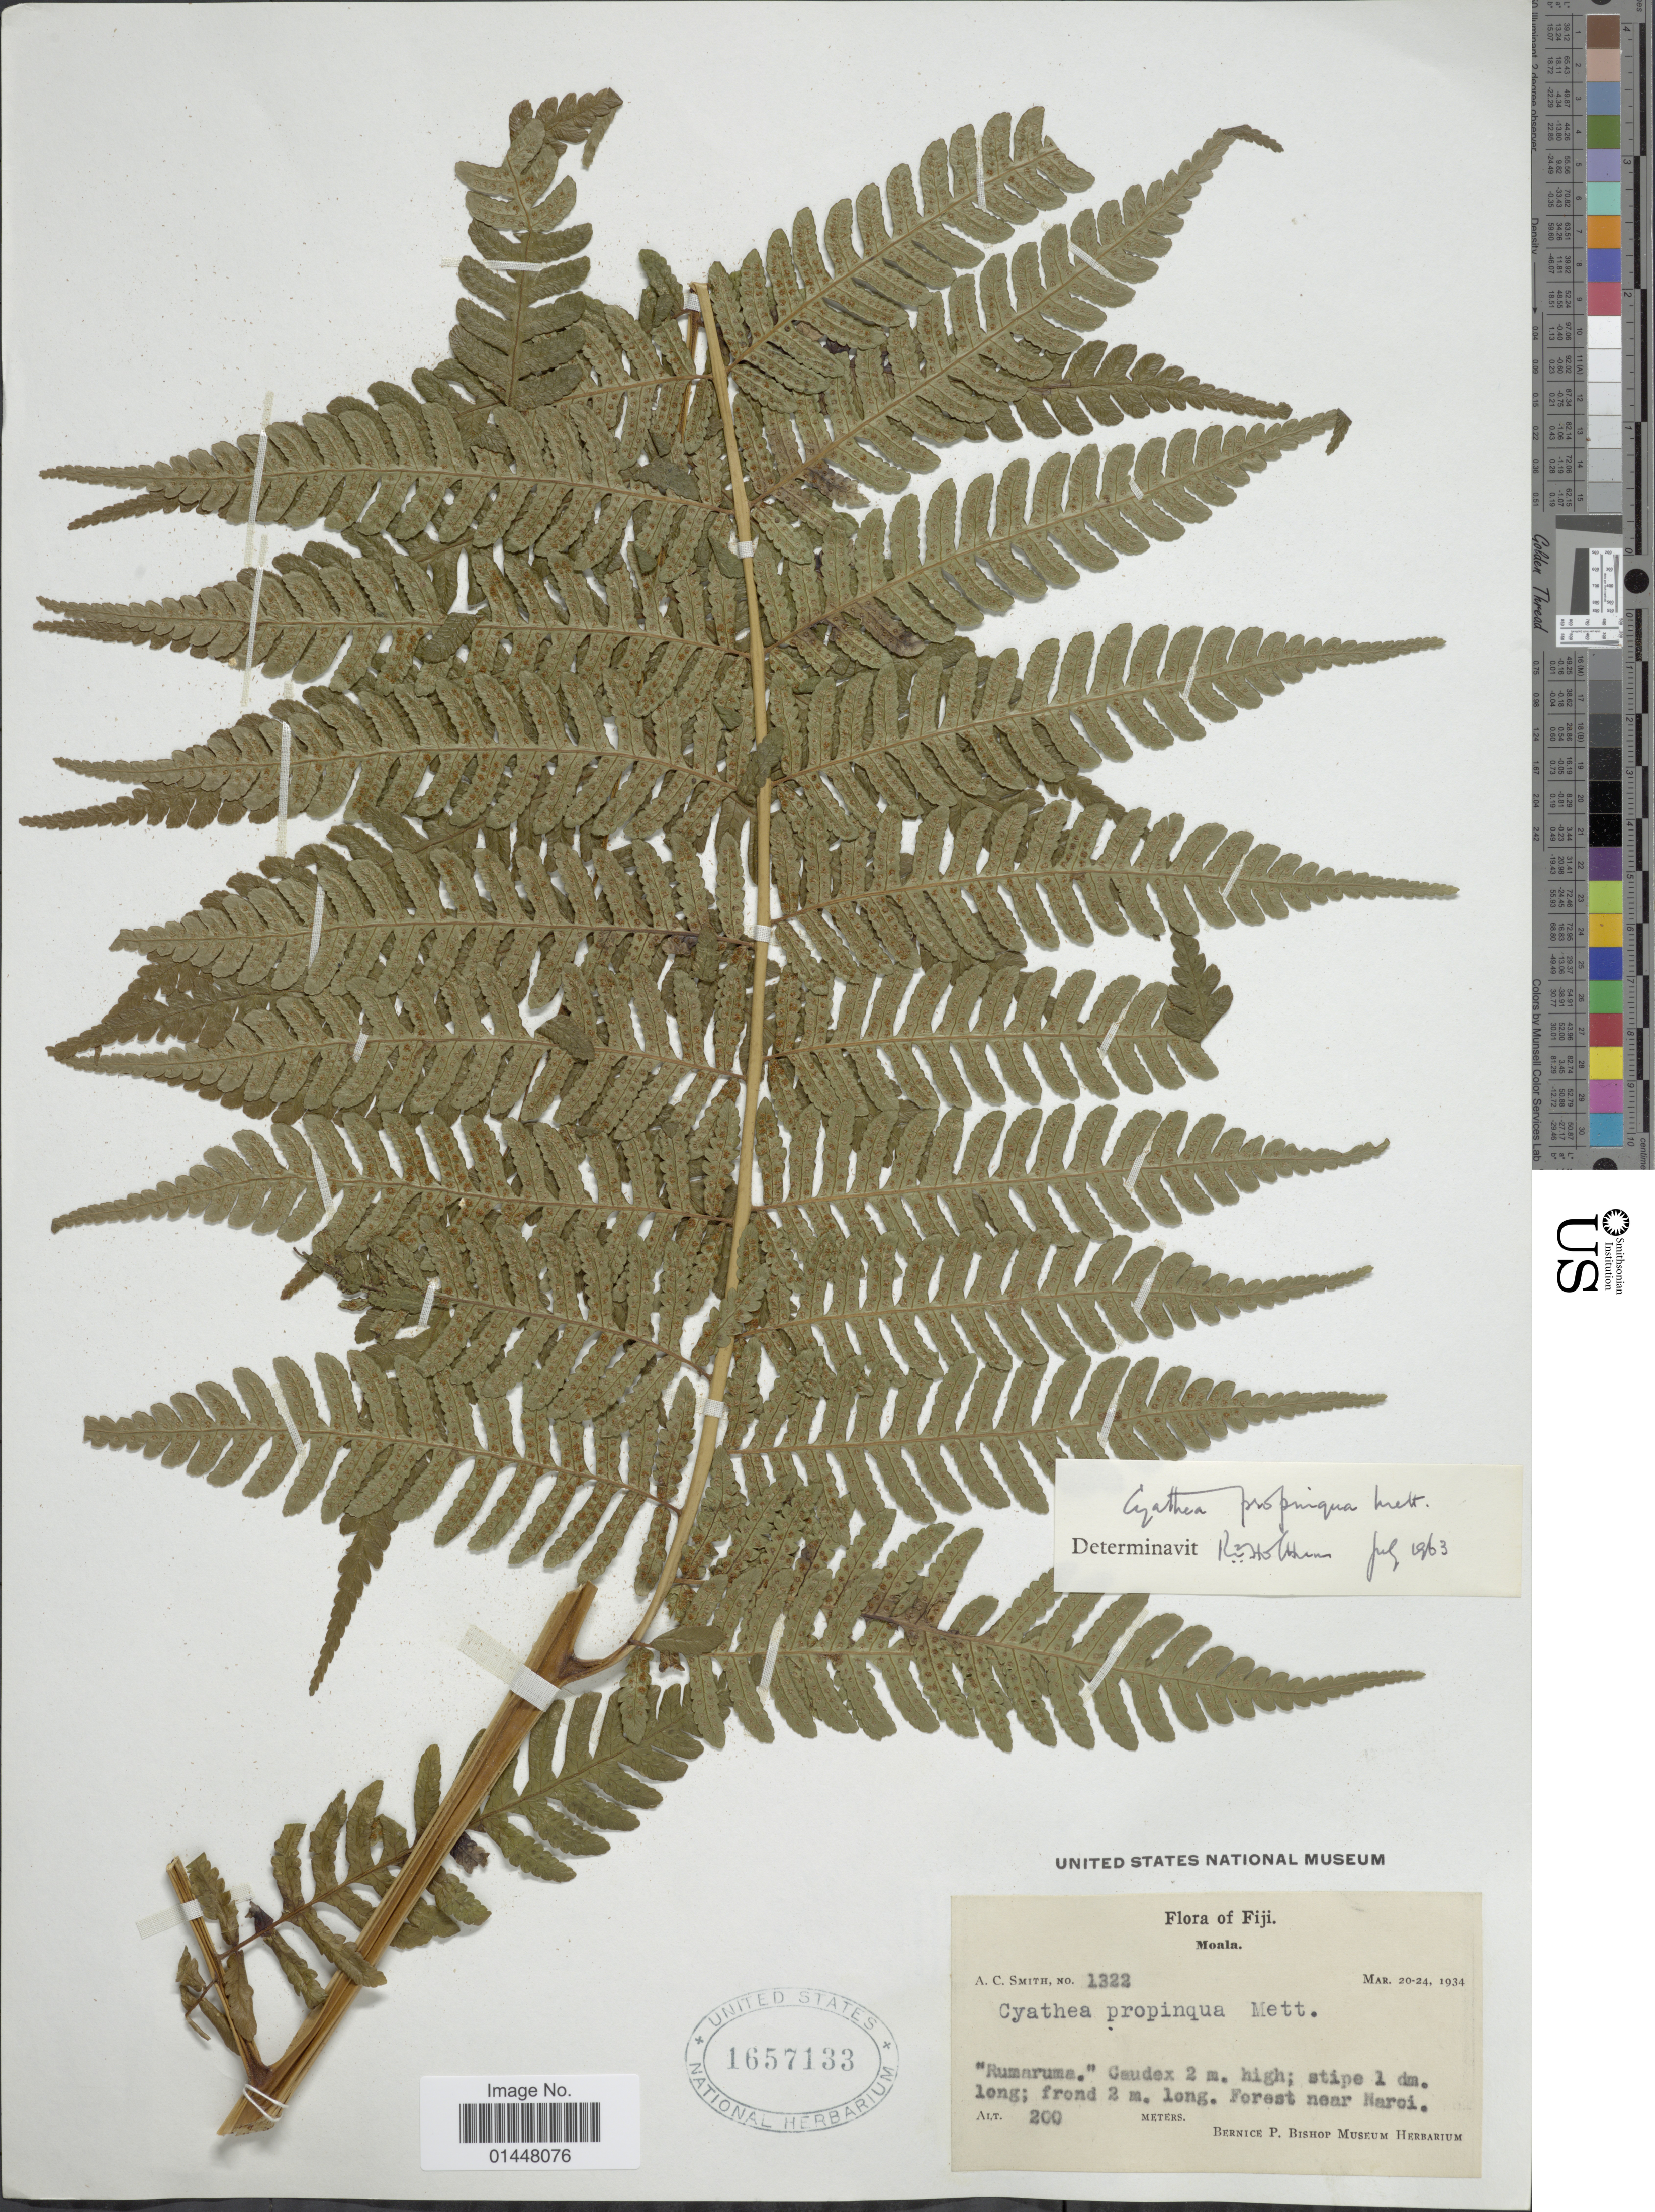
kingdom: Plantae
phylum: Tracheophyta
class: Polypodiopsida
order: Cyatheales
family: Cyatheaceae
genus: Sphaeropteris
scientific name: Sphaeropteris propinqua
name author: (Mett.) R.M. Tryon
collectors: A. C. Smith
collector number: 1322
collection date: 1934-03-20/1934-03-24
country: Fiji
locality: Fiji, Moala. forest near Naroi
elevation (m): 200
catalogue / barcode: US 1657133